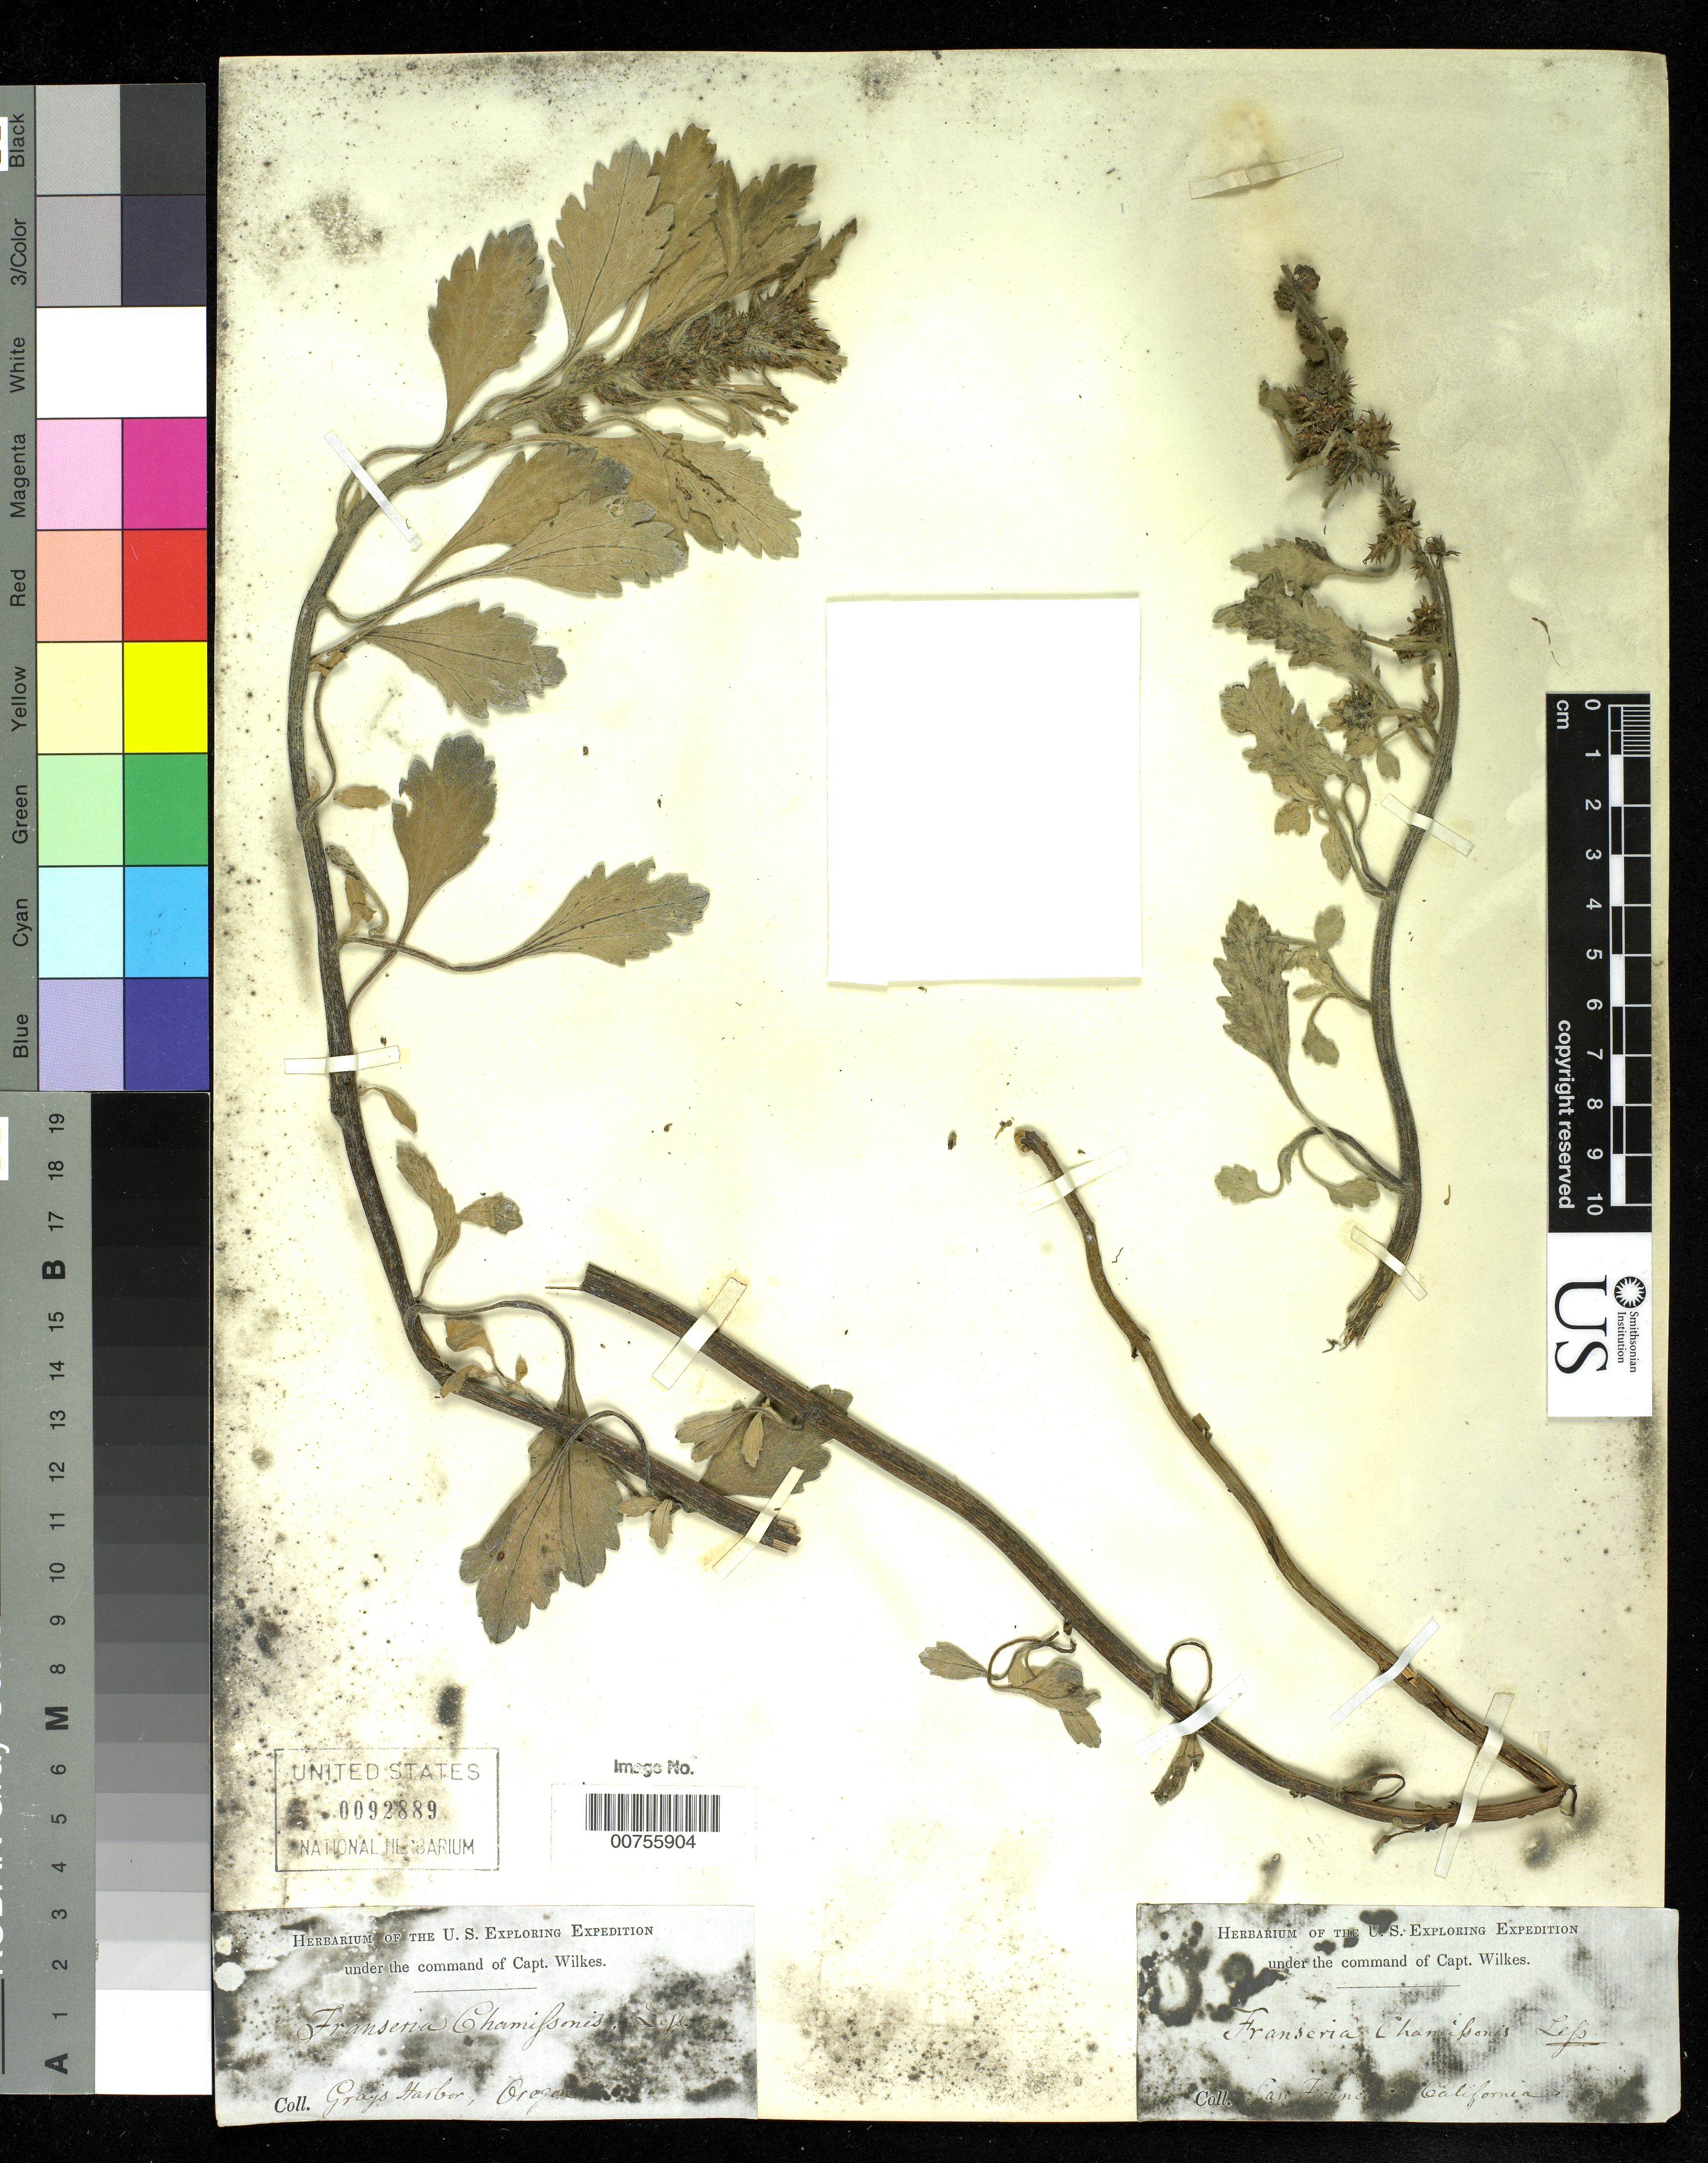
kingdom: Plantae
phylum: Tracheophyta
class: Magnoliopsida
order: Asterales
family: Asteraceae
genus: Franseria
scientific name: Franseria chamissonis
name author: Less.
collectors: Wilkes Explor. Exped.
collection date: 1838/1842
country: United States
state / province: Washington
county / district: Grays Harbor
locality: Gray's Harbor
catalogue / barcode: US 92889-2